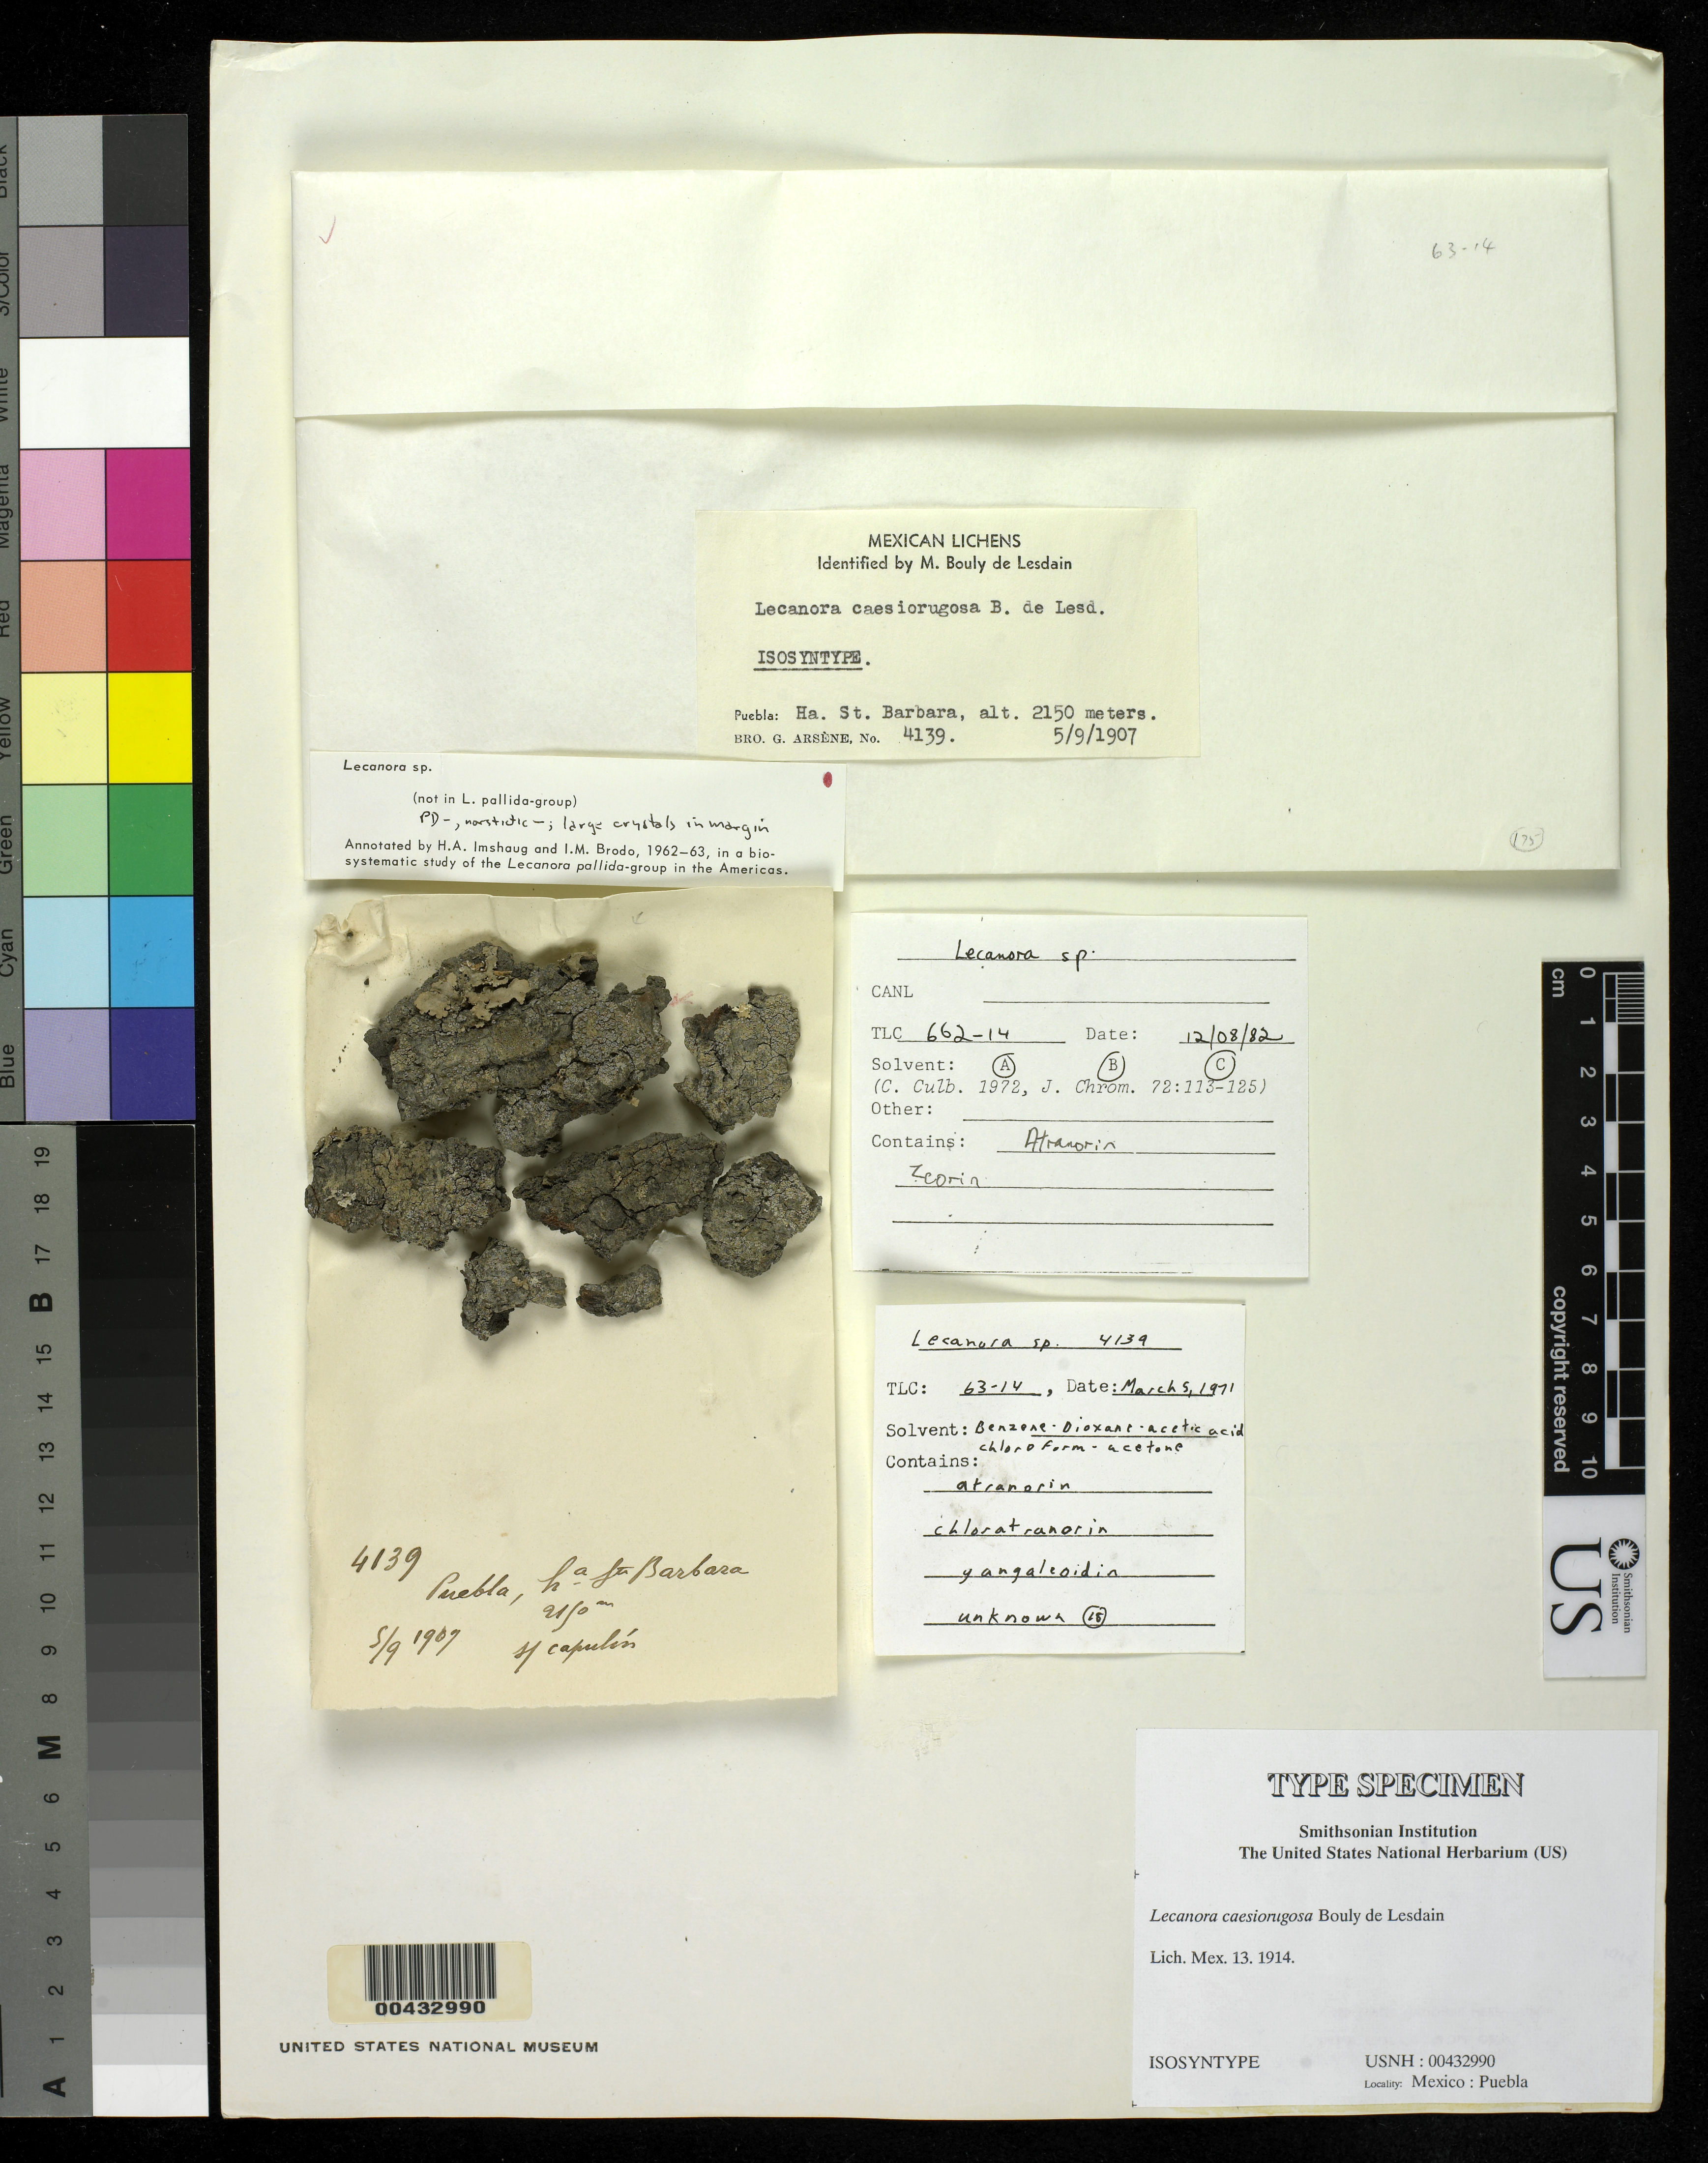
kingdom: Fungi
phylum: Ascomycota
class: Lecanoromycetes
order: Lecanorales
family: Lecanoraceae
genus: Lecanora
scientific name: Lecanora caesiorugosa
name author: B. de Lesd.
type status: Isosyntype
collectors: Bro. G. Arsène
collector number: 4139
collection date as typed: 05 Sep 1907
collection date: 1907-09-05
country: Mexico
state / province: Puebla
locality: Hca. St. Barbara.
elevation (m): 2150